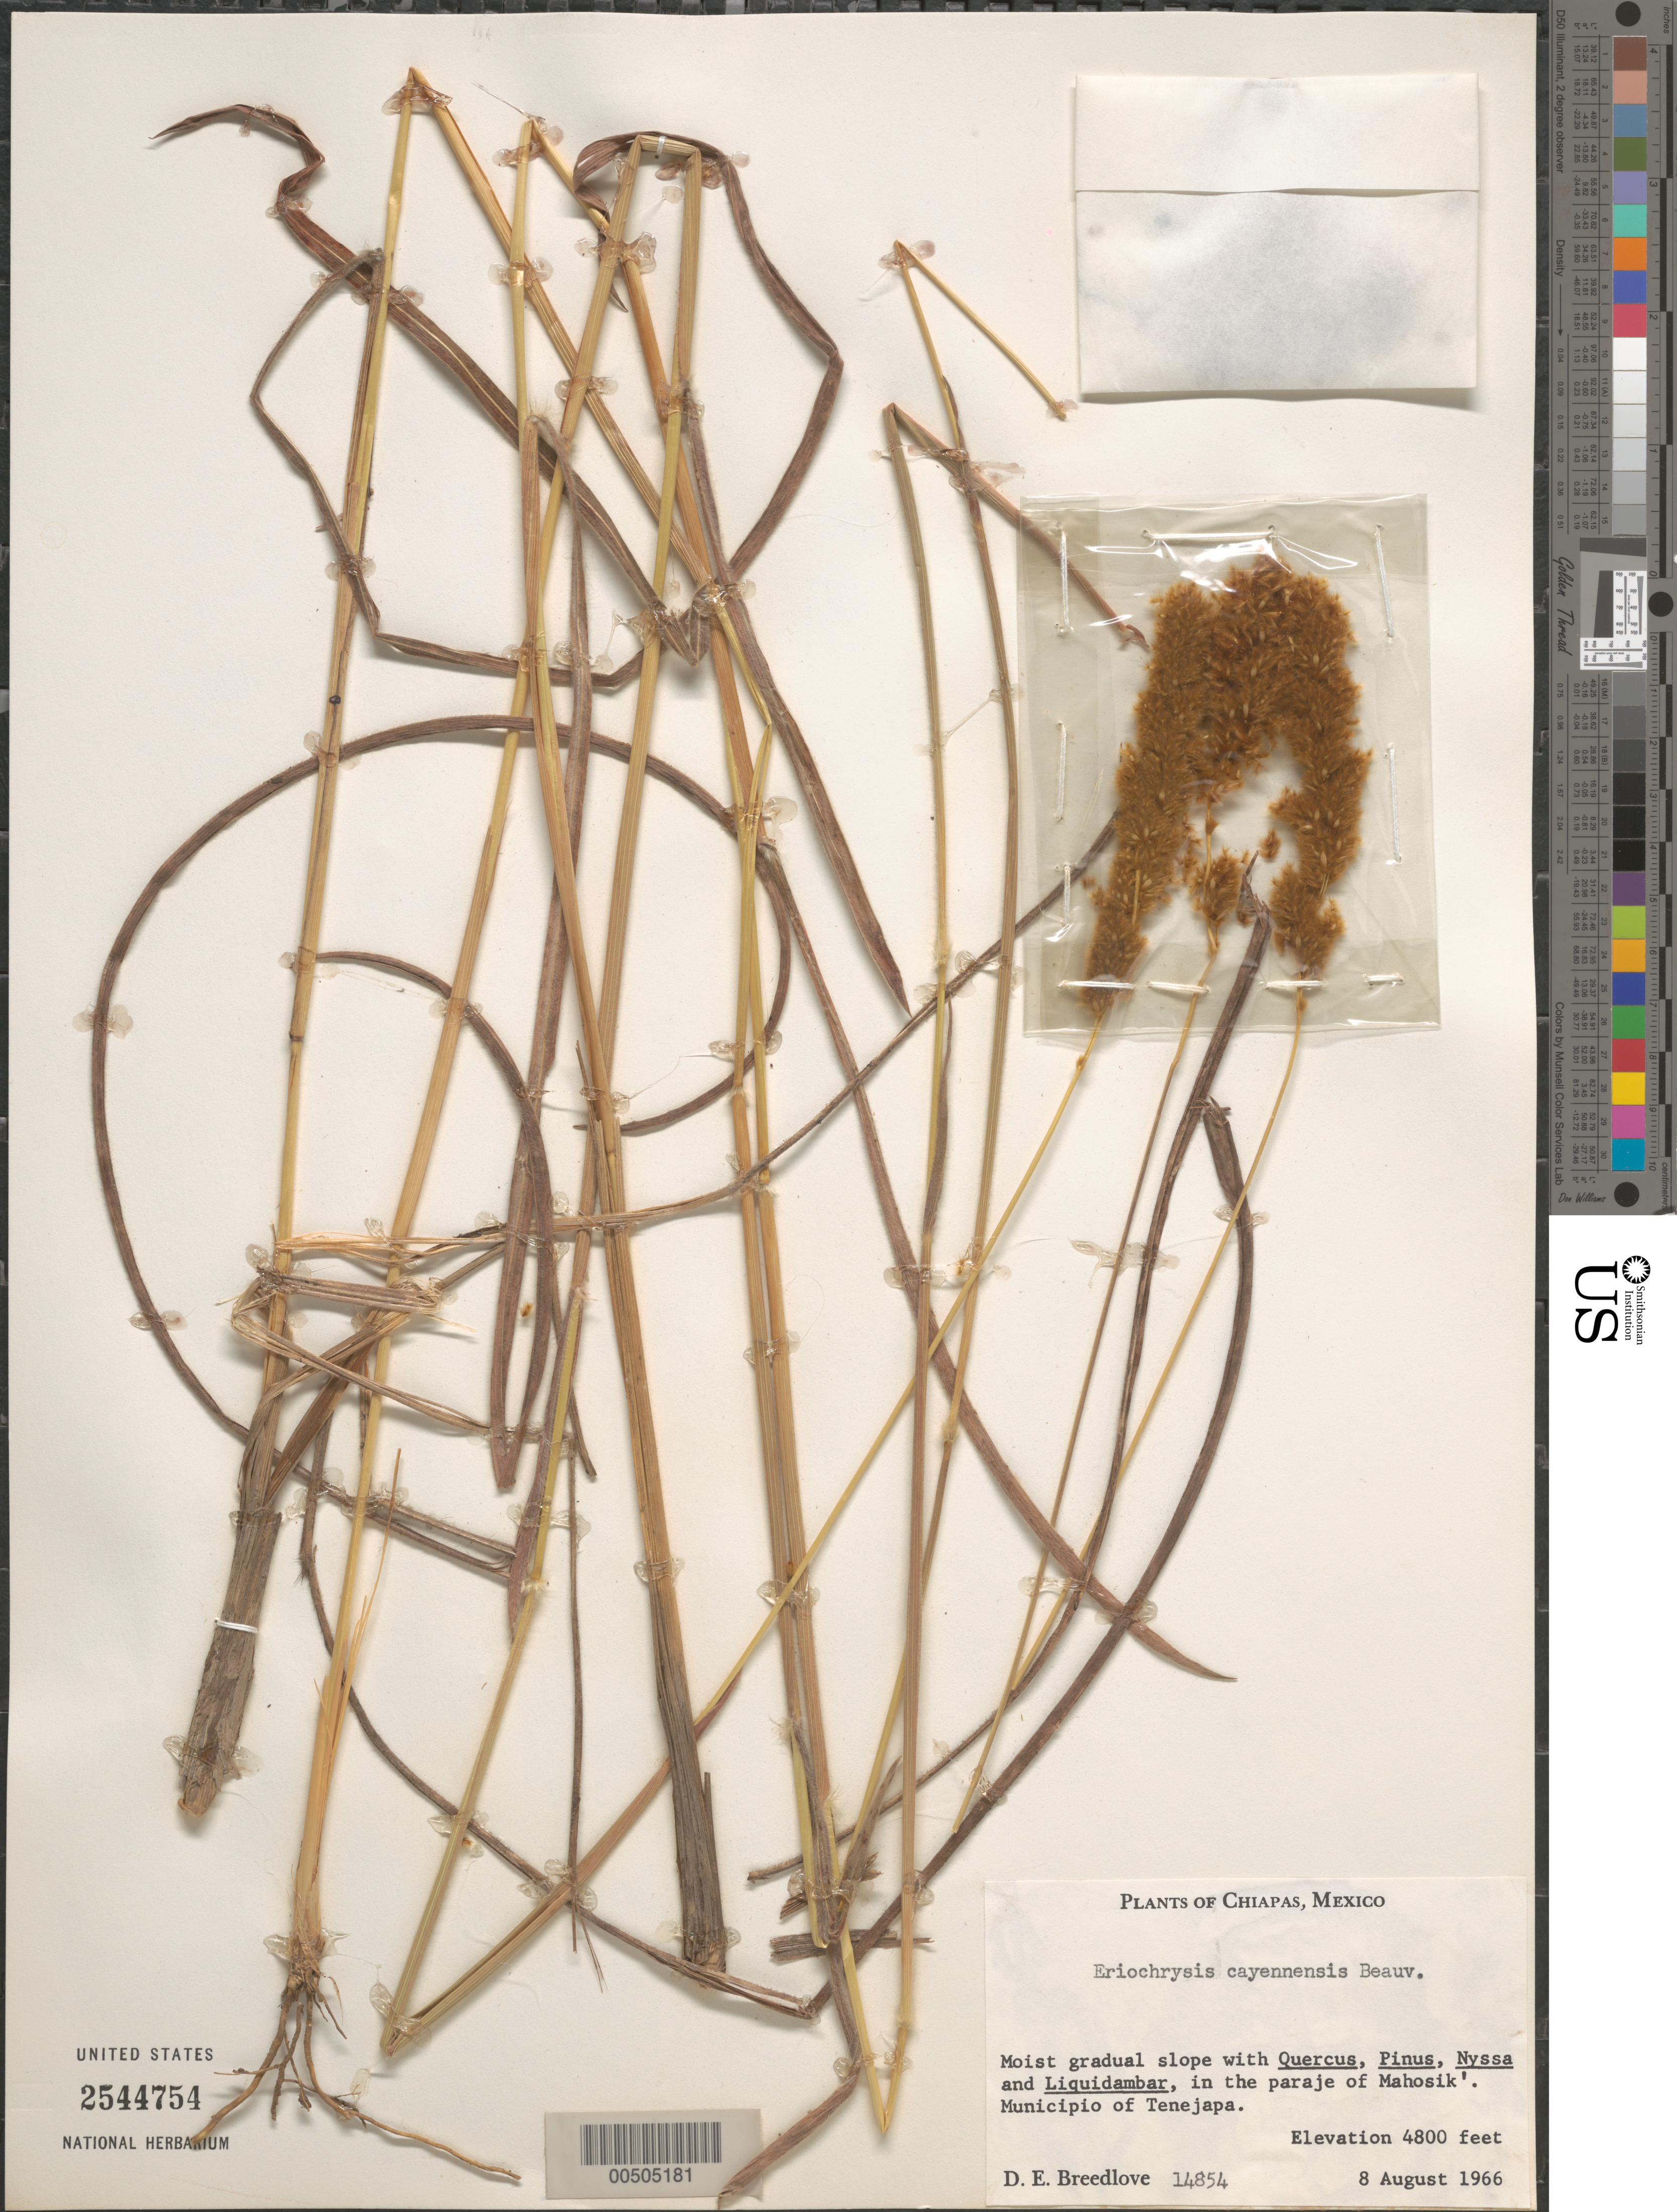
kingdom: Plantae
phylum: Tracheophyta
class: Liliopsida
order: Poales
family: Poaceae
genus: Eriochrysis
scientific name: Eriochrysis cayennensis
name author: P. Beauv.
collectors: D. E. Breedlove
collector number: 14854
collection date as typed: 8 Aug 1966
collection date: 1966-08-08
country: Mexico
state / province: Chiapas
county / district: Tenejapa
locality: In the paraje of Mahosik'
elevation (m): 1463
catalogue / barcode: US 2544754